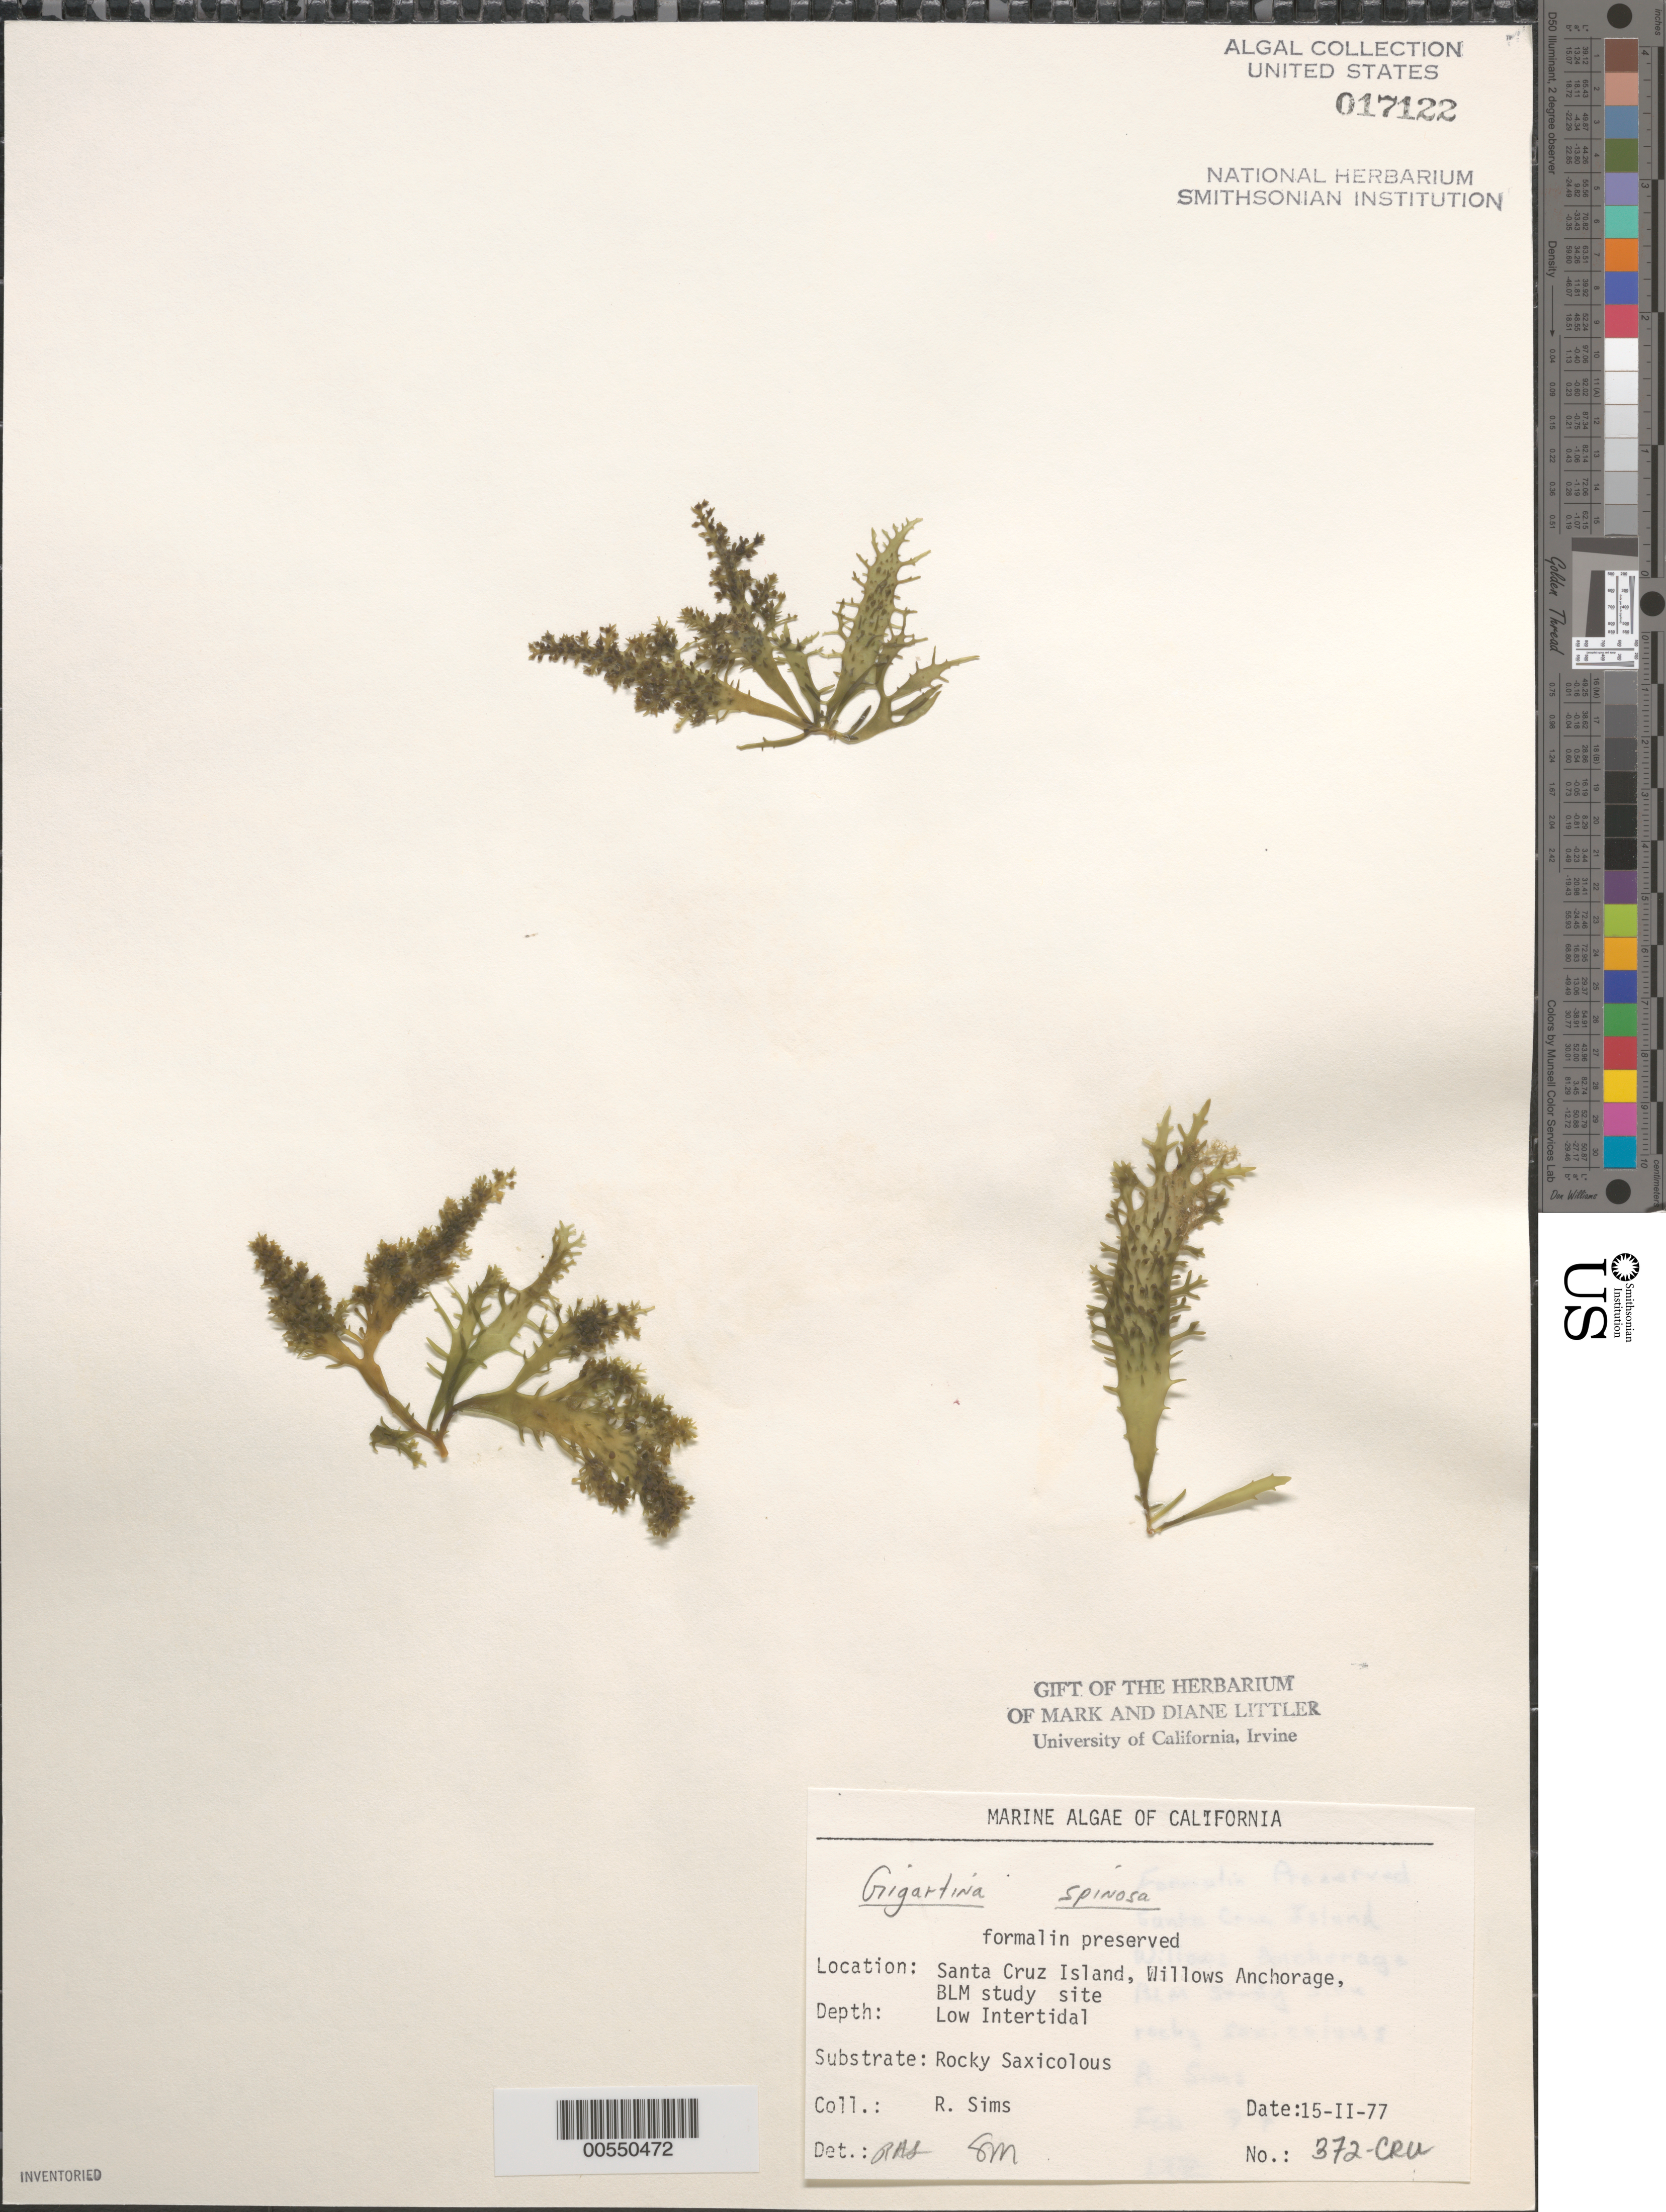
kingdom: Plantae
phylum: Rhodophyta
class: Florideophyceae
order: Gigartinales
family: Gigartinaceae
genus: Chondracanthus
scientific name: Chondracanthus spinosus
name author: (Kütz.) Guiry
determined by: Algae name updating Project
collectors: R. H. Sims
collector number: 372-cru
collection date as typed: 15 Feb 1977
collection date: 1977-02-15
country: United States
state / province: California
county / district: Santa Barbara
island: Santa Cruz Island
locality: Willows Anchorage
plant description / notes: BLM-SOCALBIGHT Rocky Intertidal Survey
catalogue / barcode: US 17122